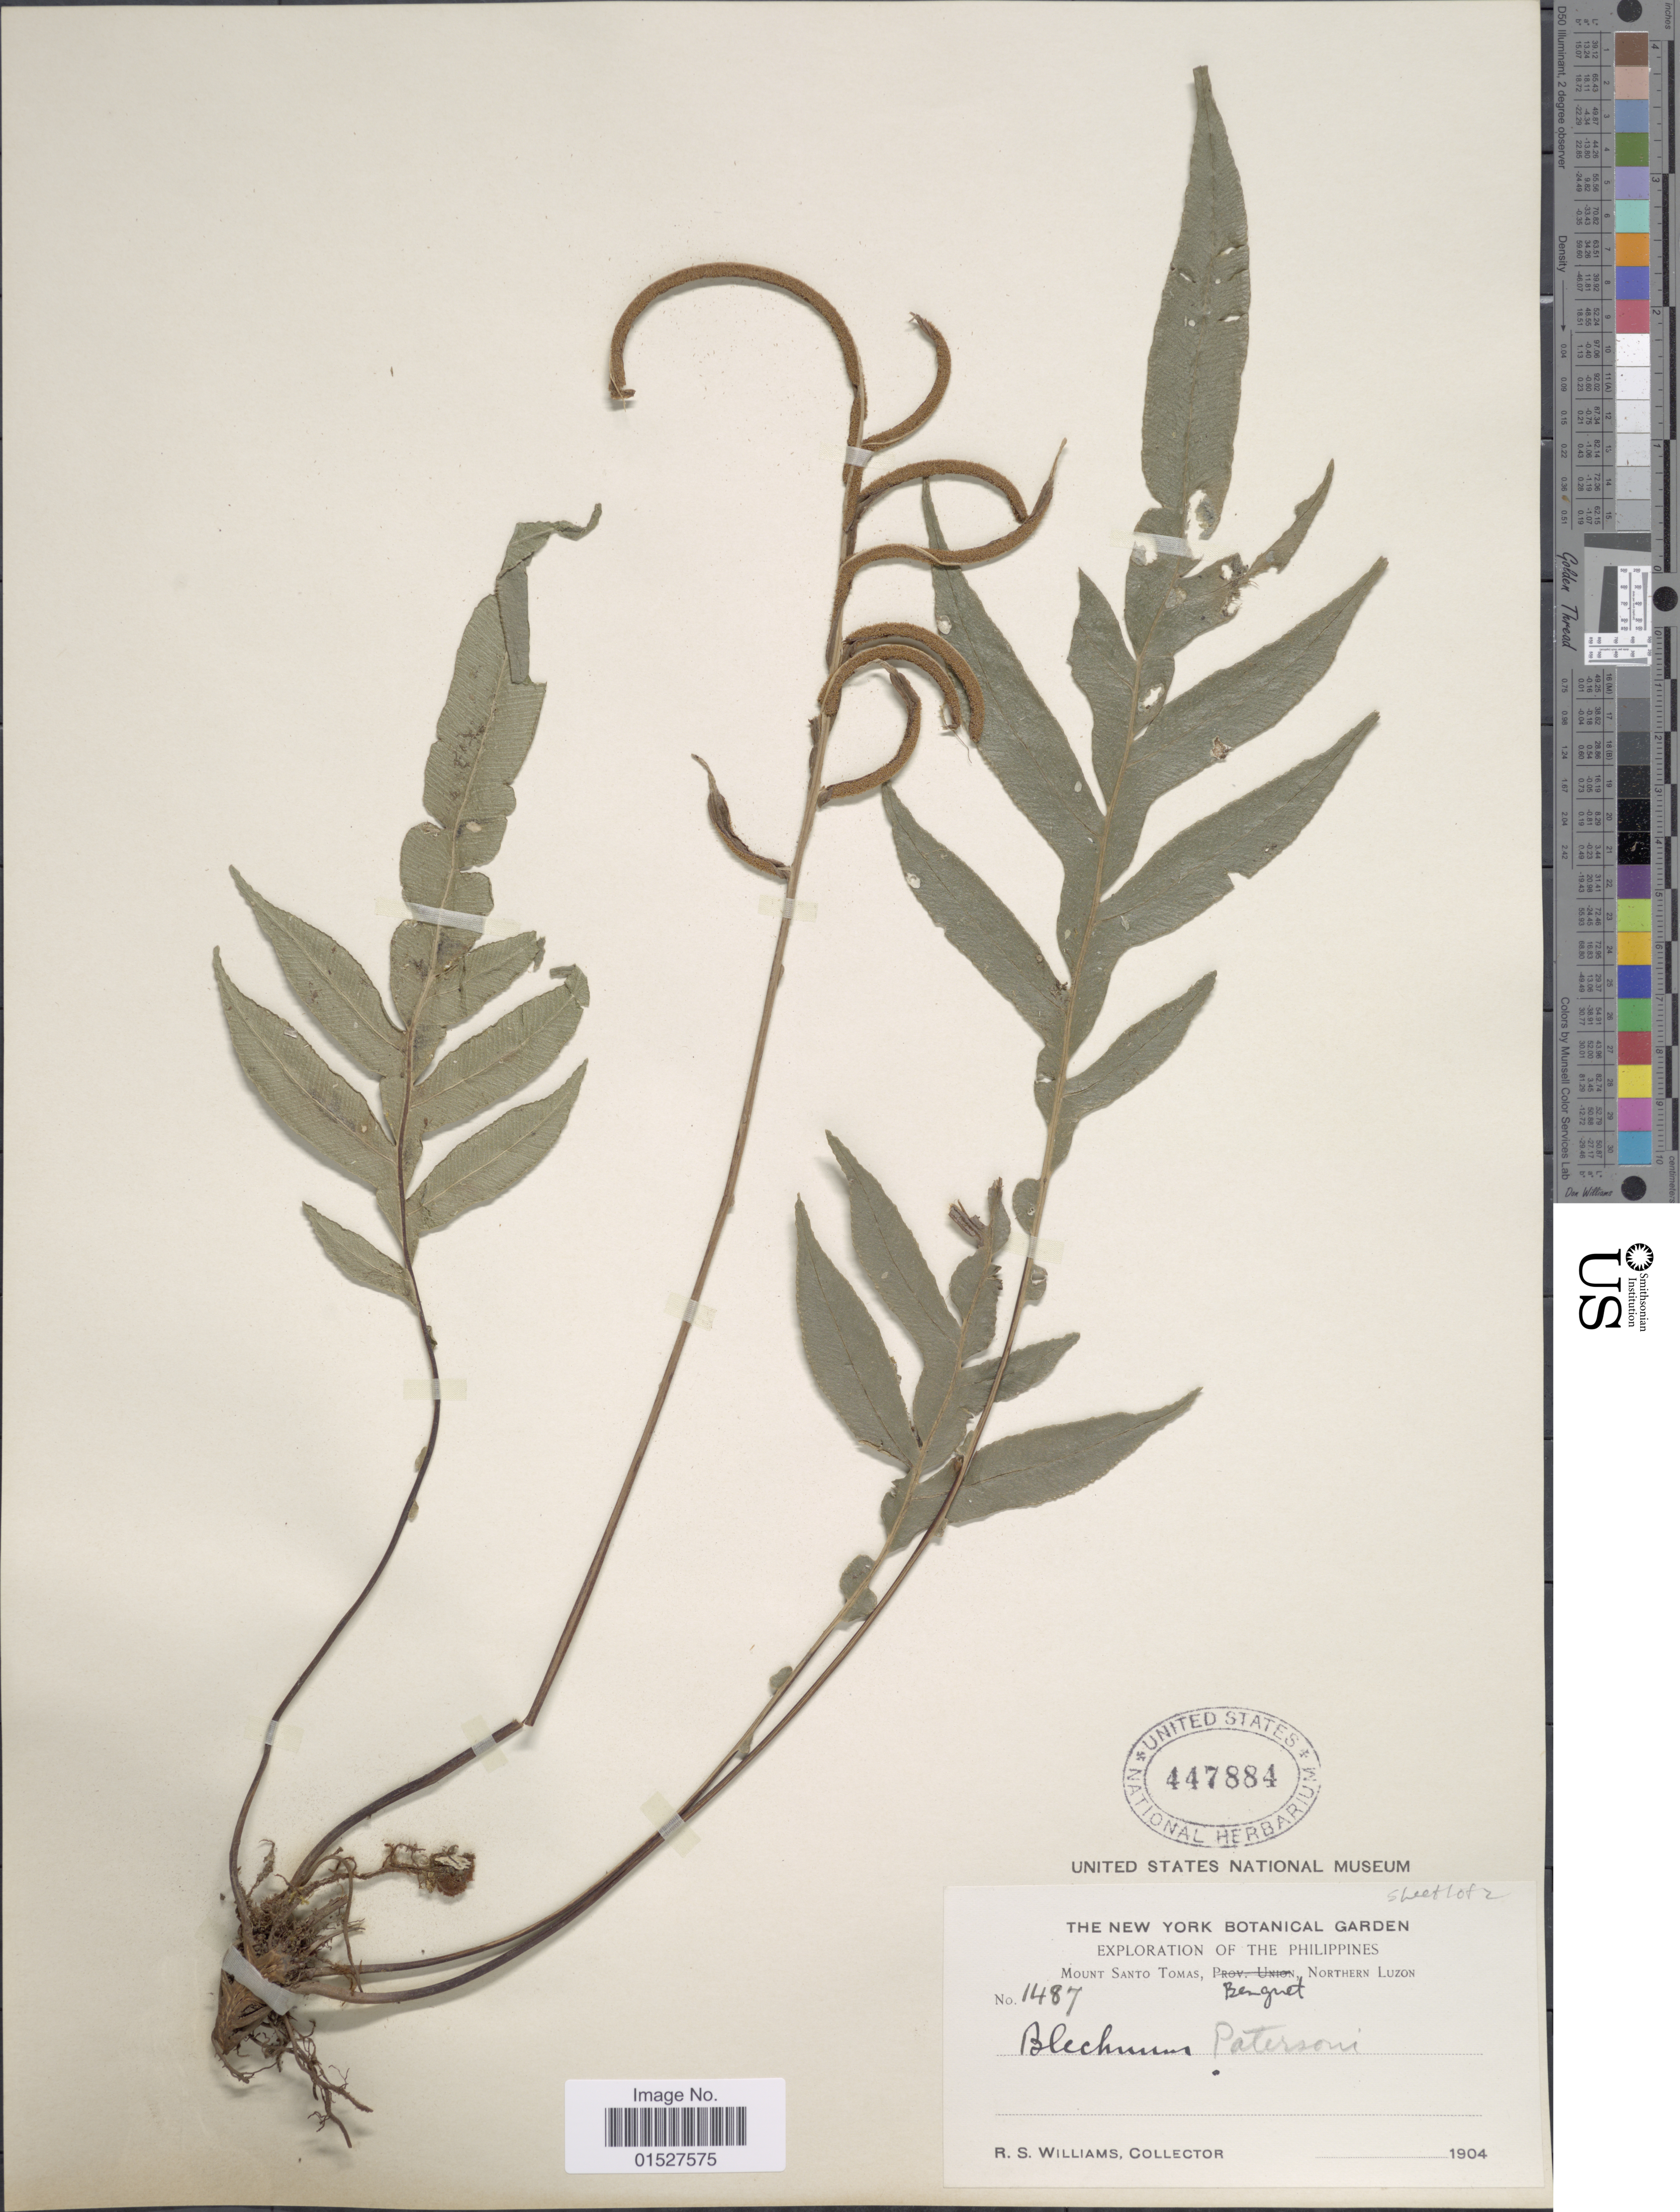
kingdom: Plantae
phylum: Tracheophyta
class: Polypodiopsida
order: Polypodiales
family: Blechnaceae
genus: Blechnum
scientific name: Blechnum melanocaulon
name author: (Brack.) T.C. Chambers & P. A. Farrant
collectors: R. S. Williams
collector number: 1487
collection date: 1904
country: Philippines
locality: Mount Santo Tomas, Northern Luzon. Benguet.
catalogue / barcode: US 447884